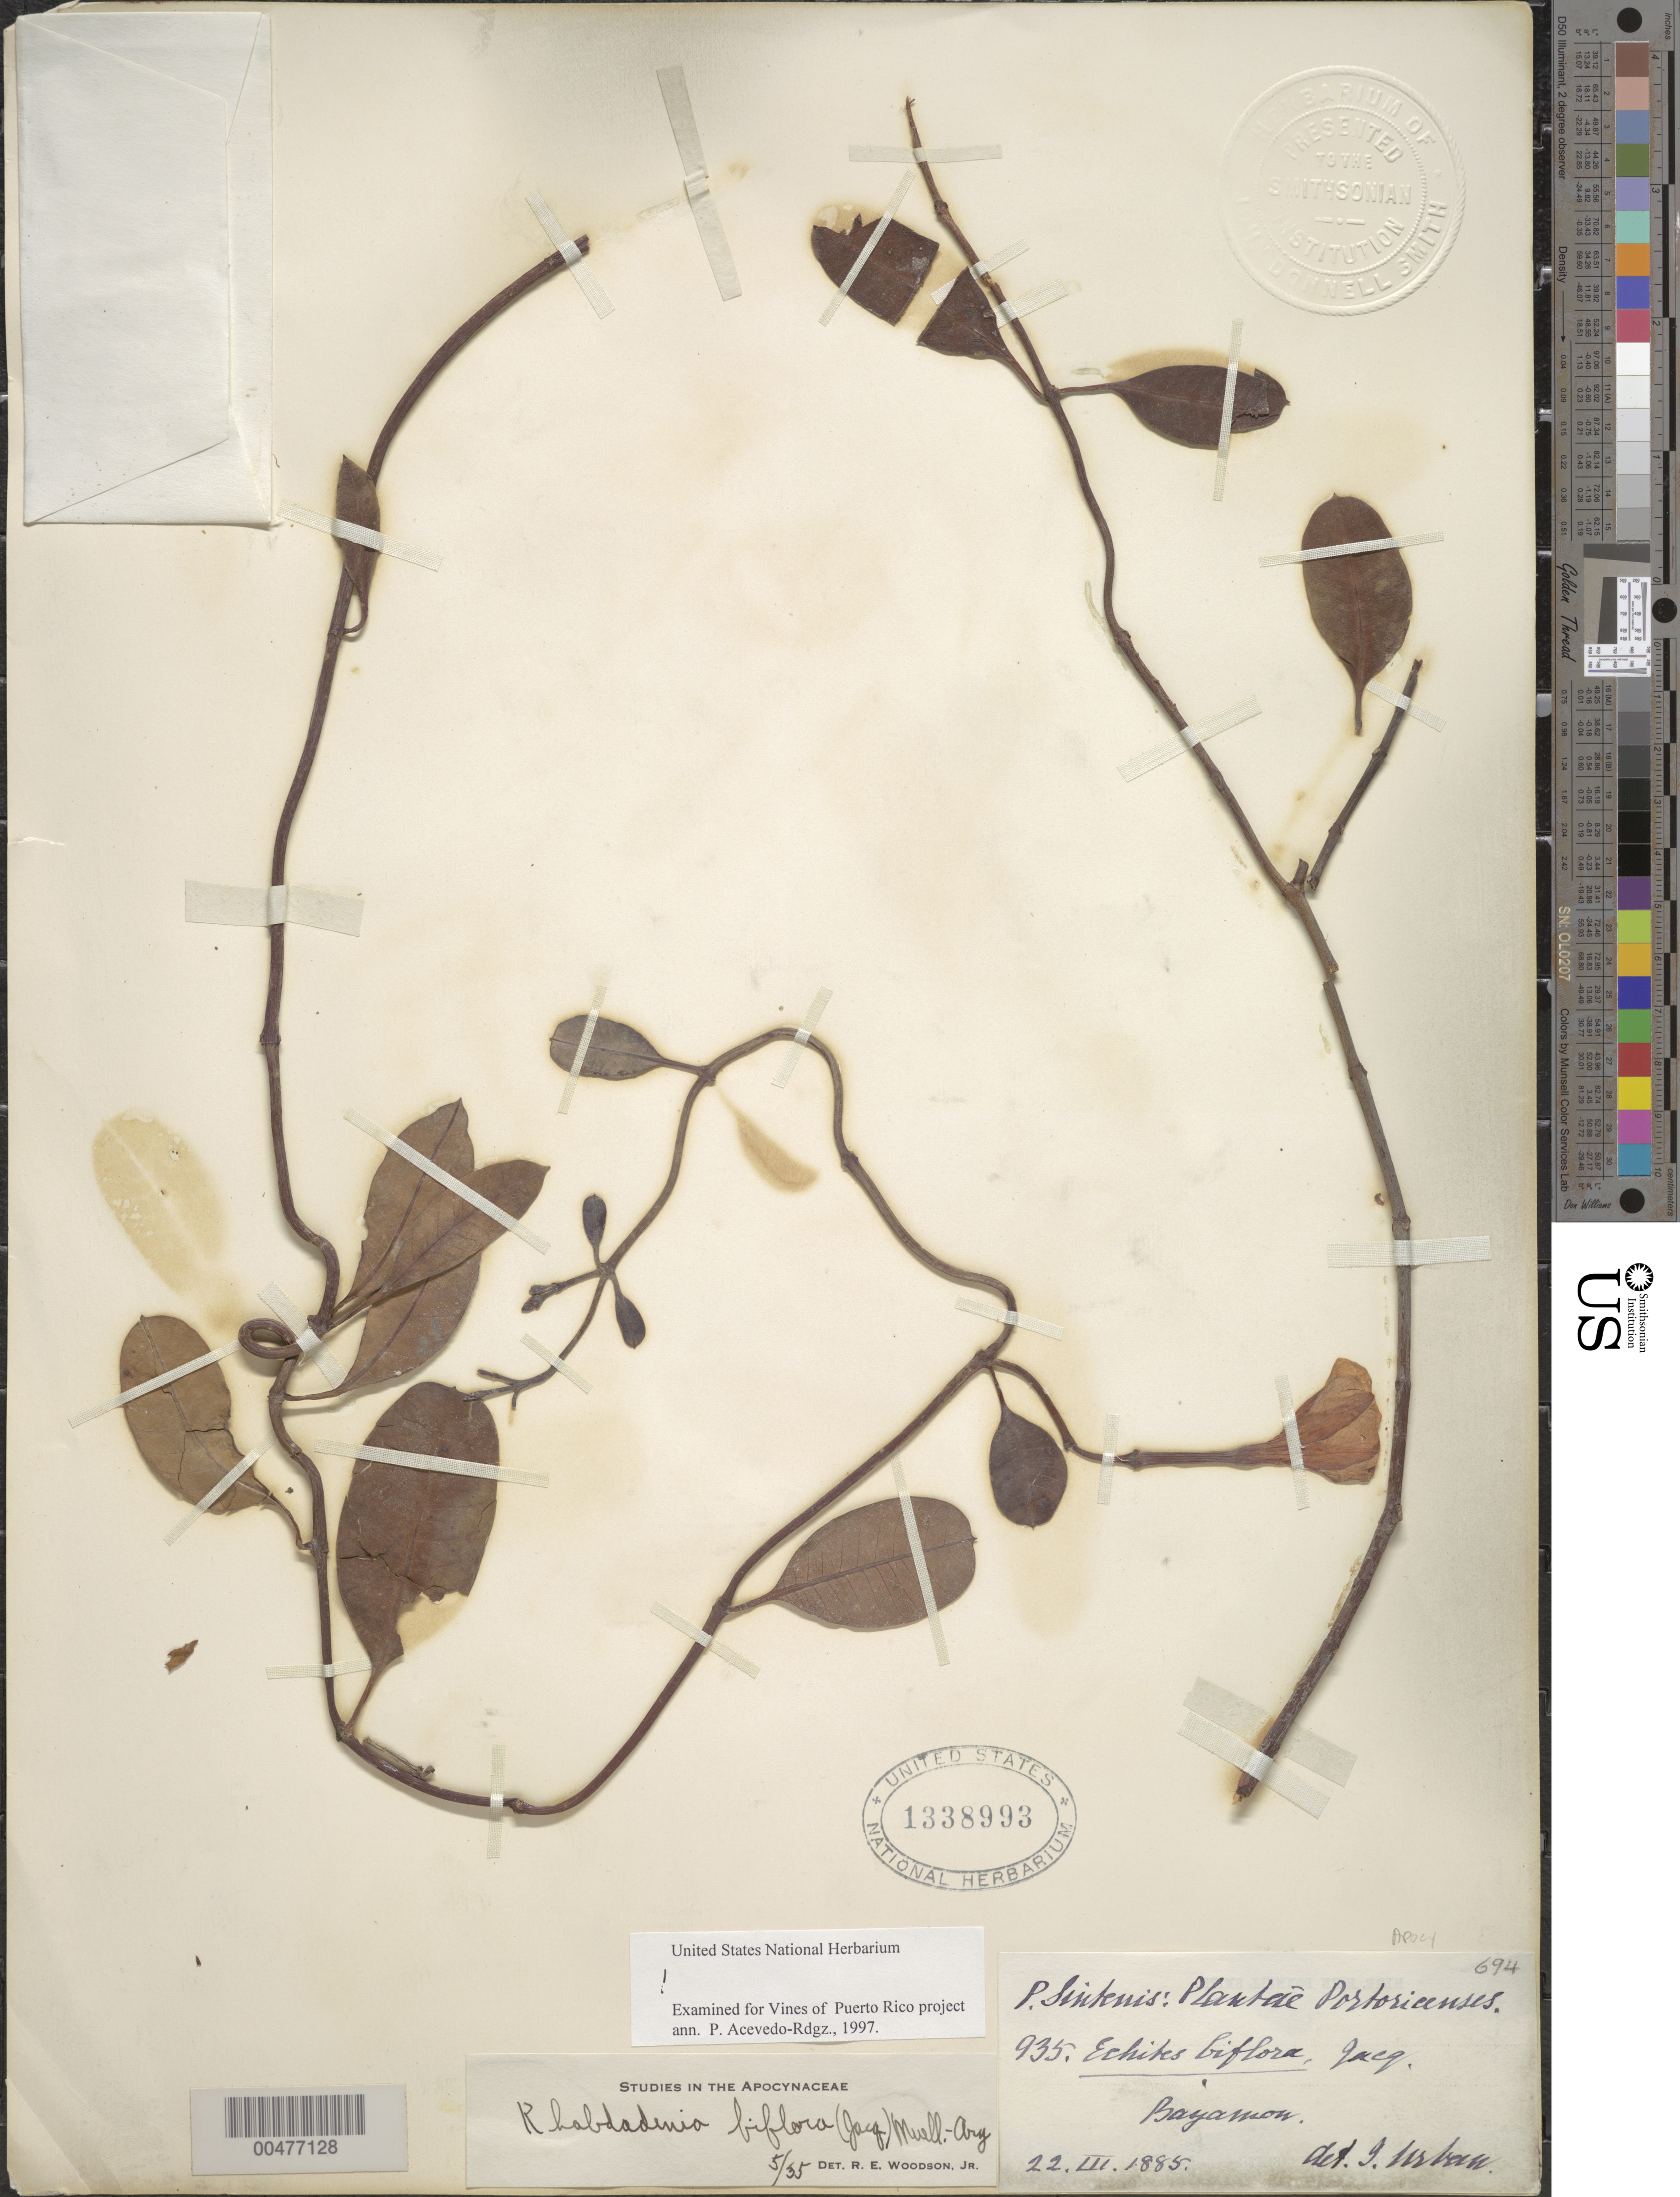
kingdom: Plantae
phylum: Tracheophyta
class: Magnoliopsida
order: Gentianales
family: Apocynaceae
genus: Rhabdadenia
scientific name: Rhabdadenia biflora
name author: (Jacq.) Müll. Arg.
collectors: P. Sintenis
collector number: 935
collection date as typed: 22 Mar 1885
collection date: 1885-03-22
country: Puerto Rico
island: Greater Antilles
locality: Bayamon.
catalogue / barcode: US 1338993